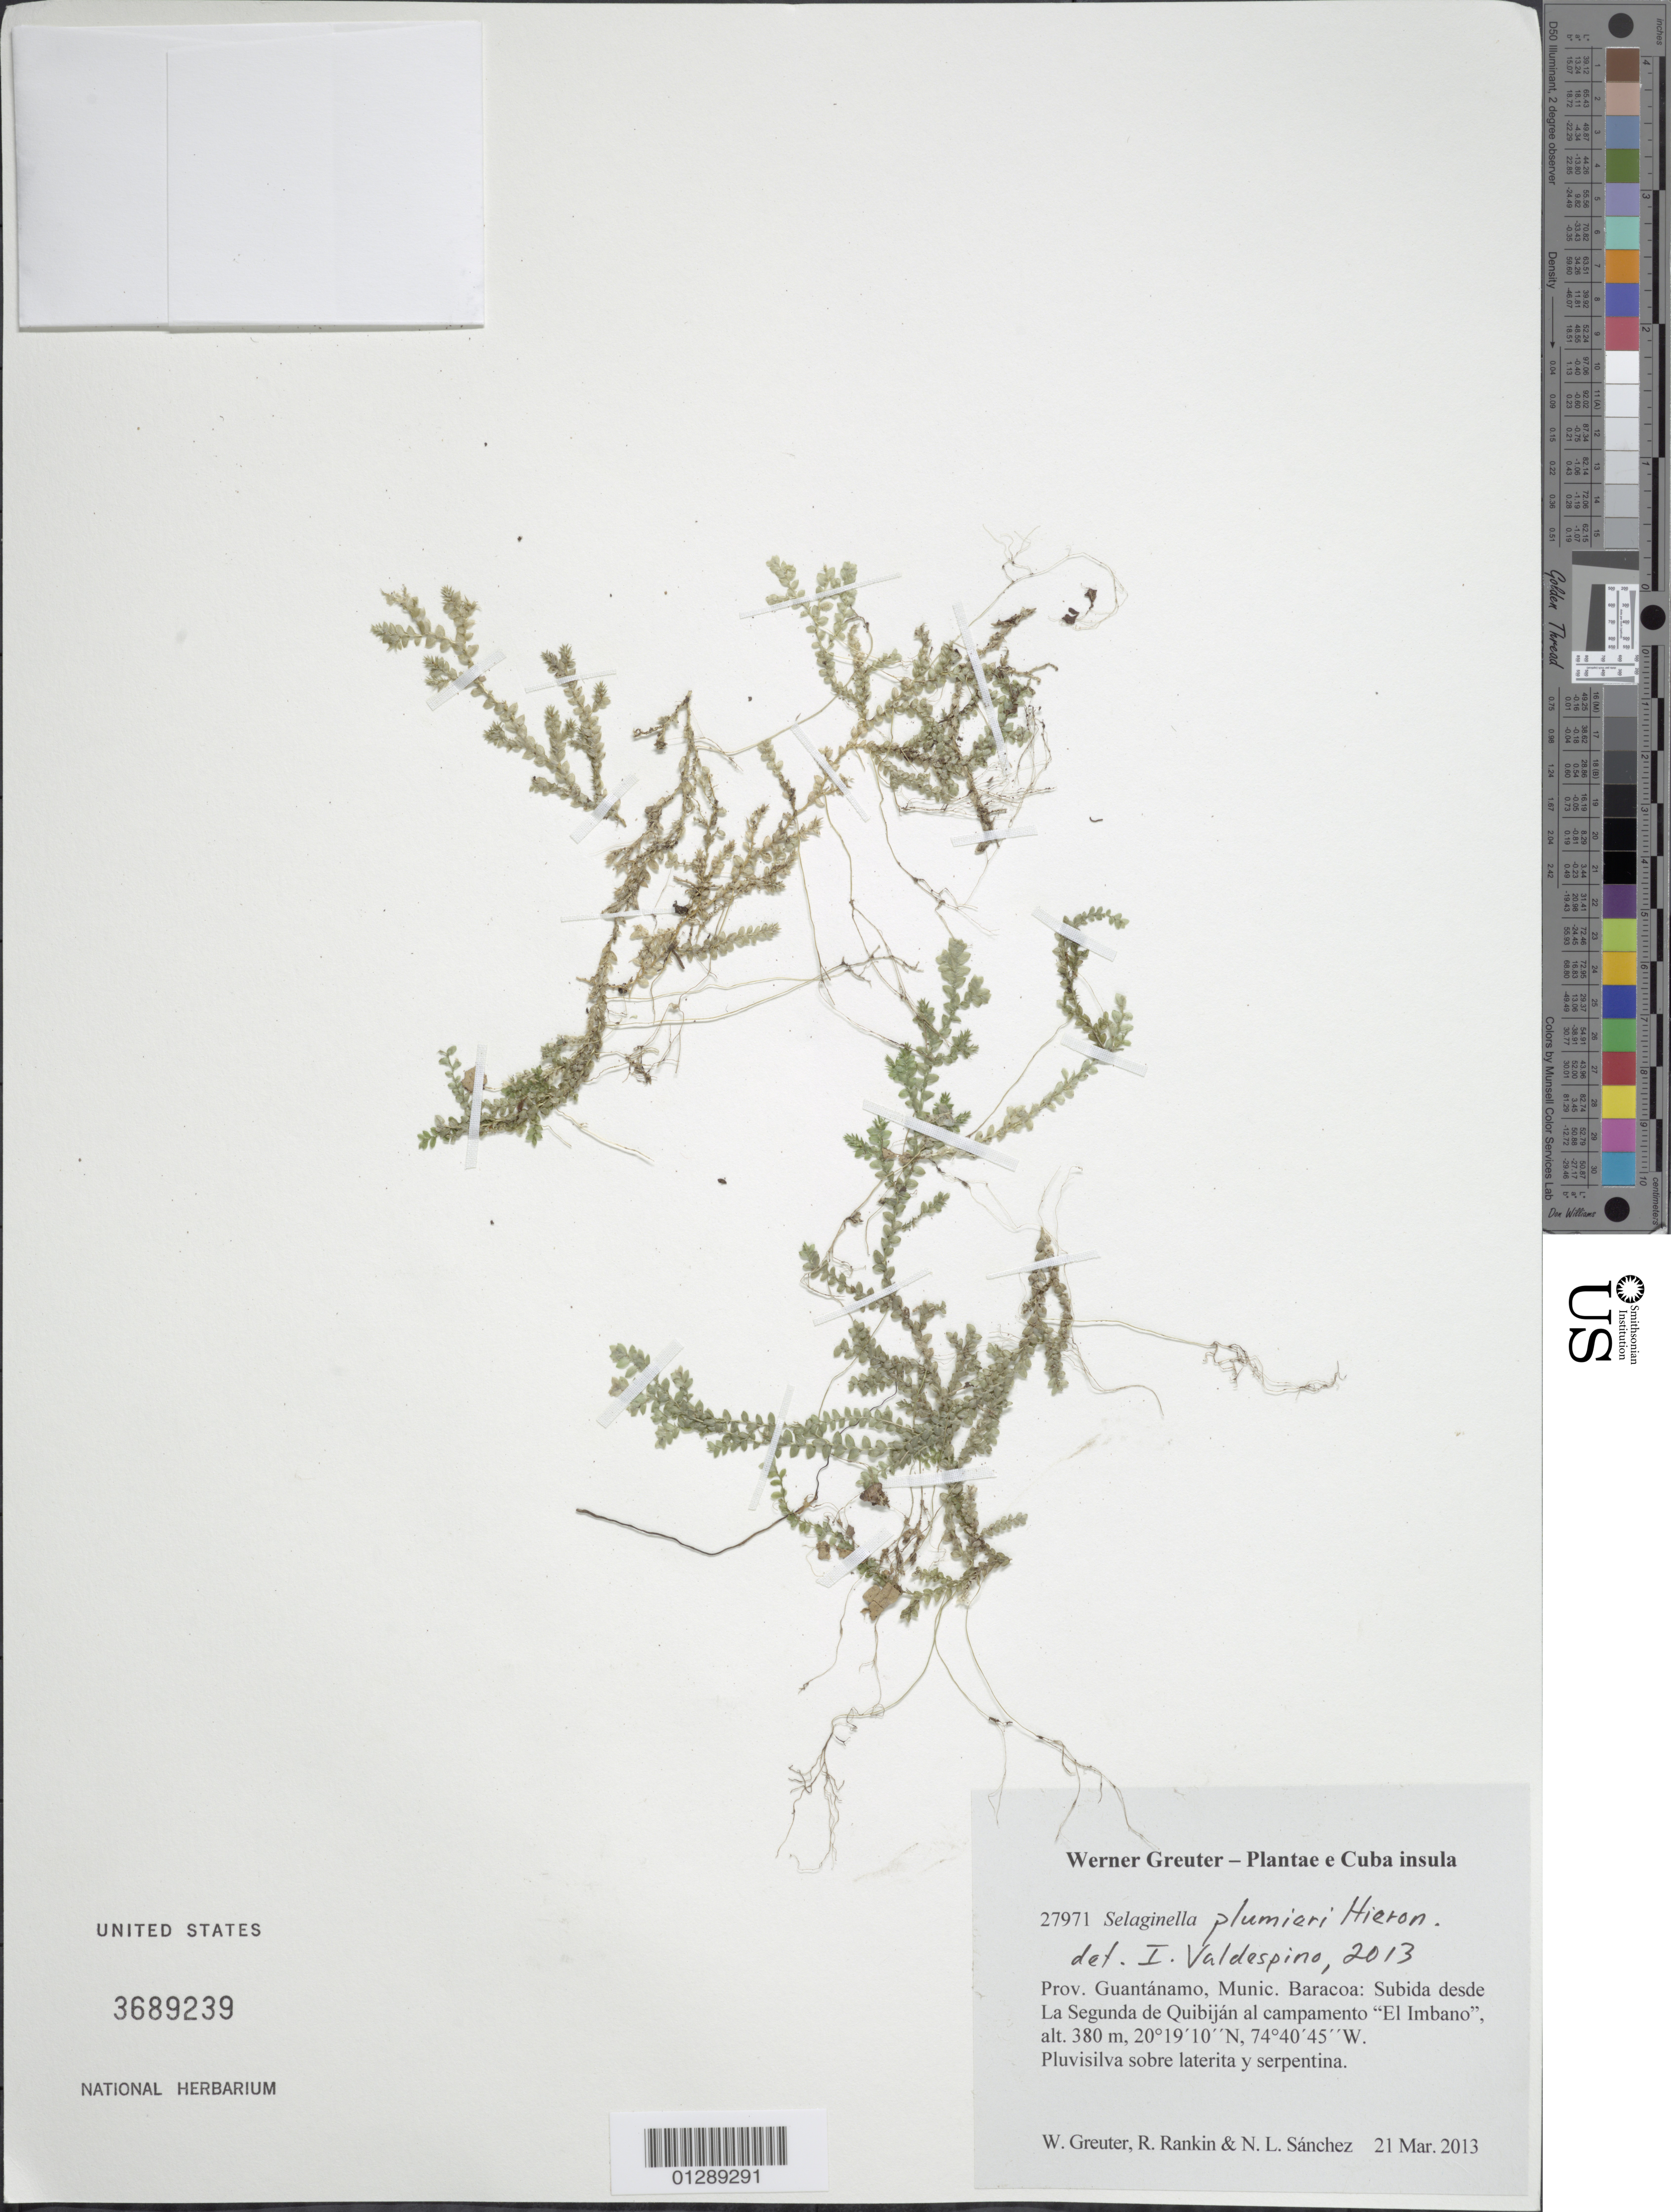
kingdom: Plantae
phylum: Tracheophyta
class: Lycopodiopsida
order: Selaginellales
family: Selaginellaceae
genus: Selaginella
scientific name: Selaginella plumieri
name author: Hieron.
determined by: Valdespino, I. A., (PMA), Universidad de Panama (PANAMA)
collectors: W. R. Greuter, R. Rankin Rodriguez & N. Sanchez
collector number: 27971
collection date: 2013-03-21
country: Cuba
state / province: Guantanamo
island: Cuba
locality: Munic. Baracoa: Subida desde La Segunda de Quibiján al campamento "El Imbano".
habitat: Pluvisilva sobre laterita y serpentina.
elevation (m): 380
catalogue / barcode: US 3689239